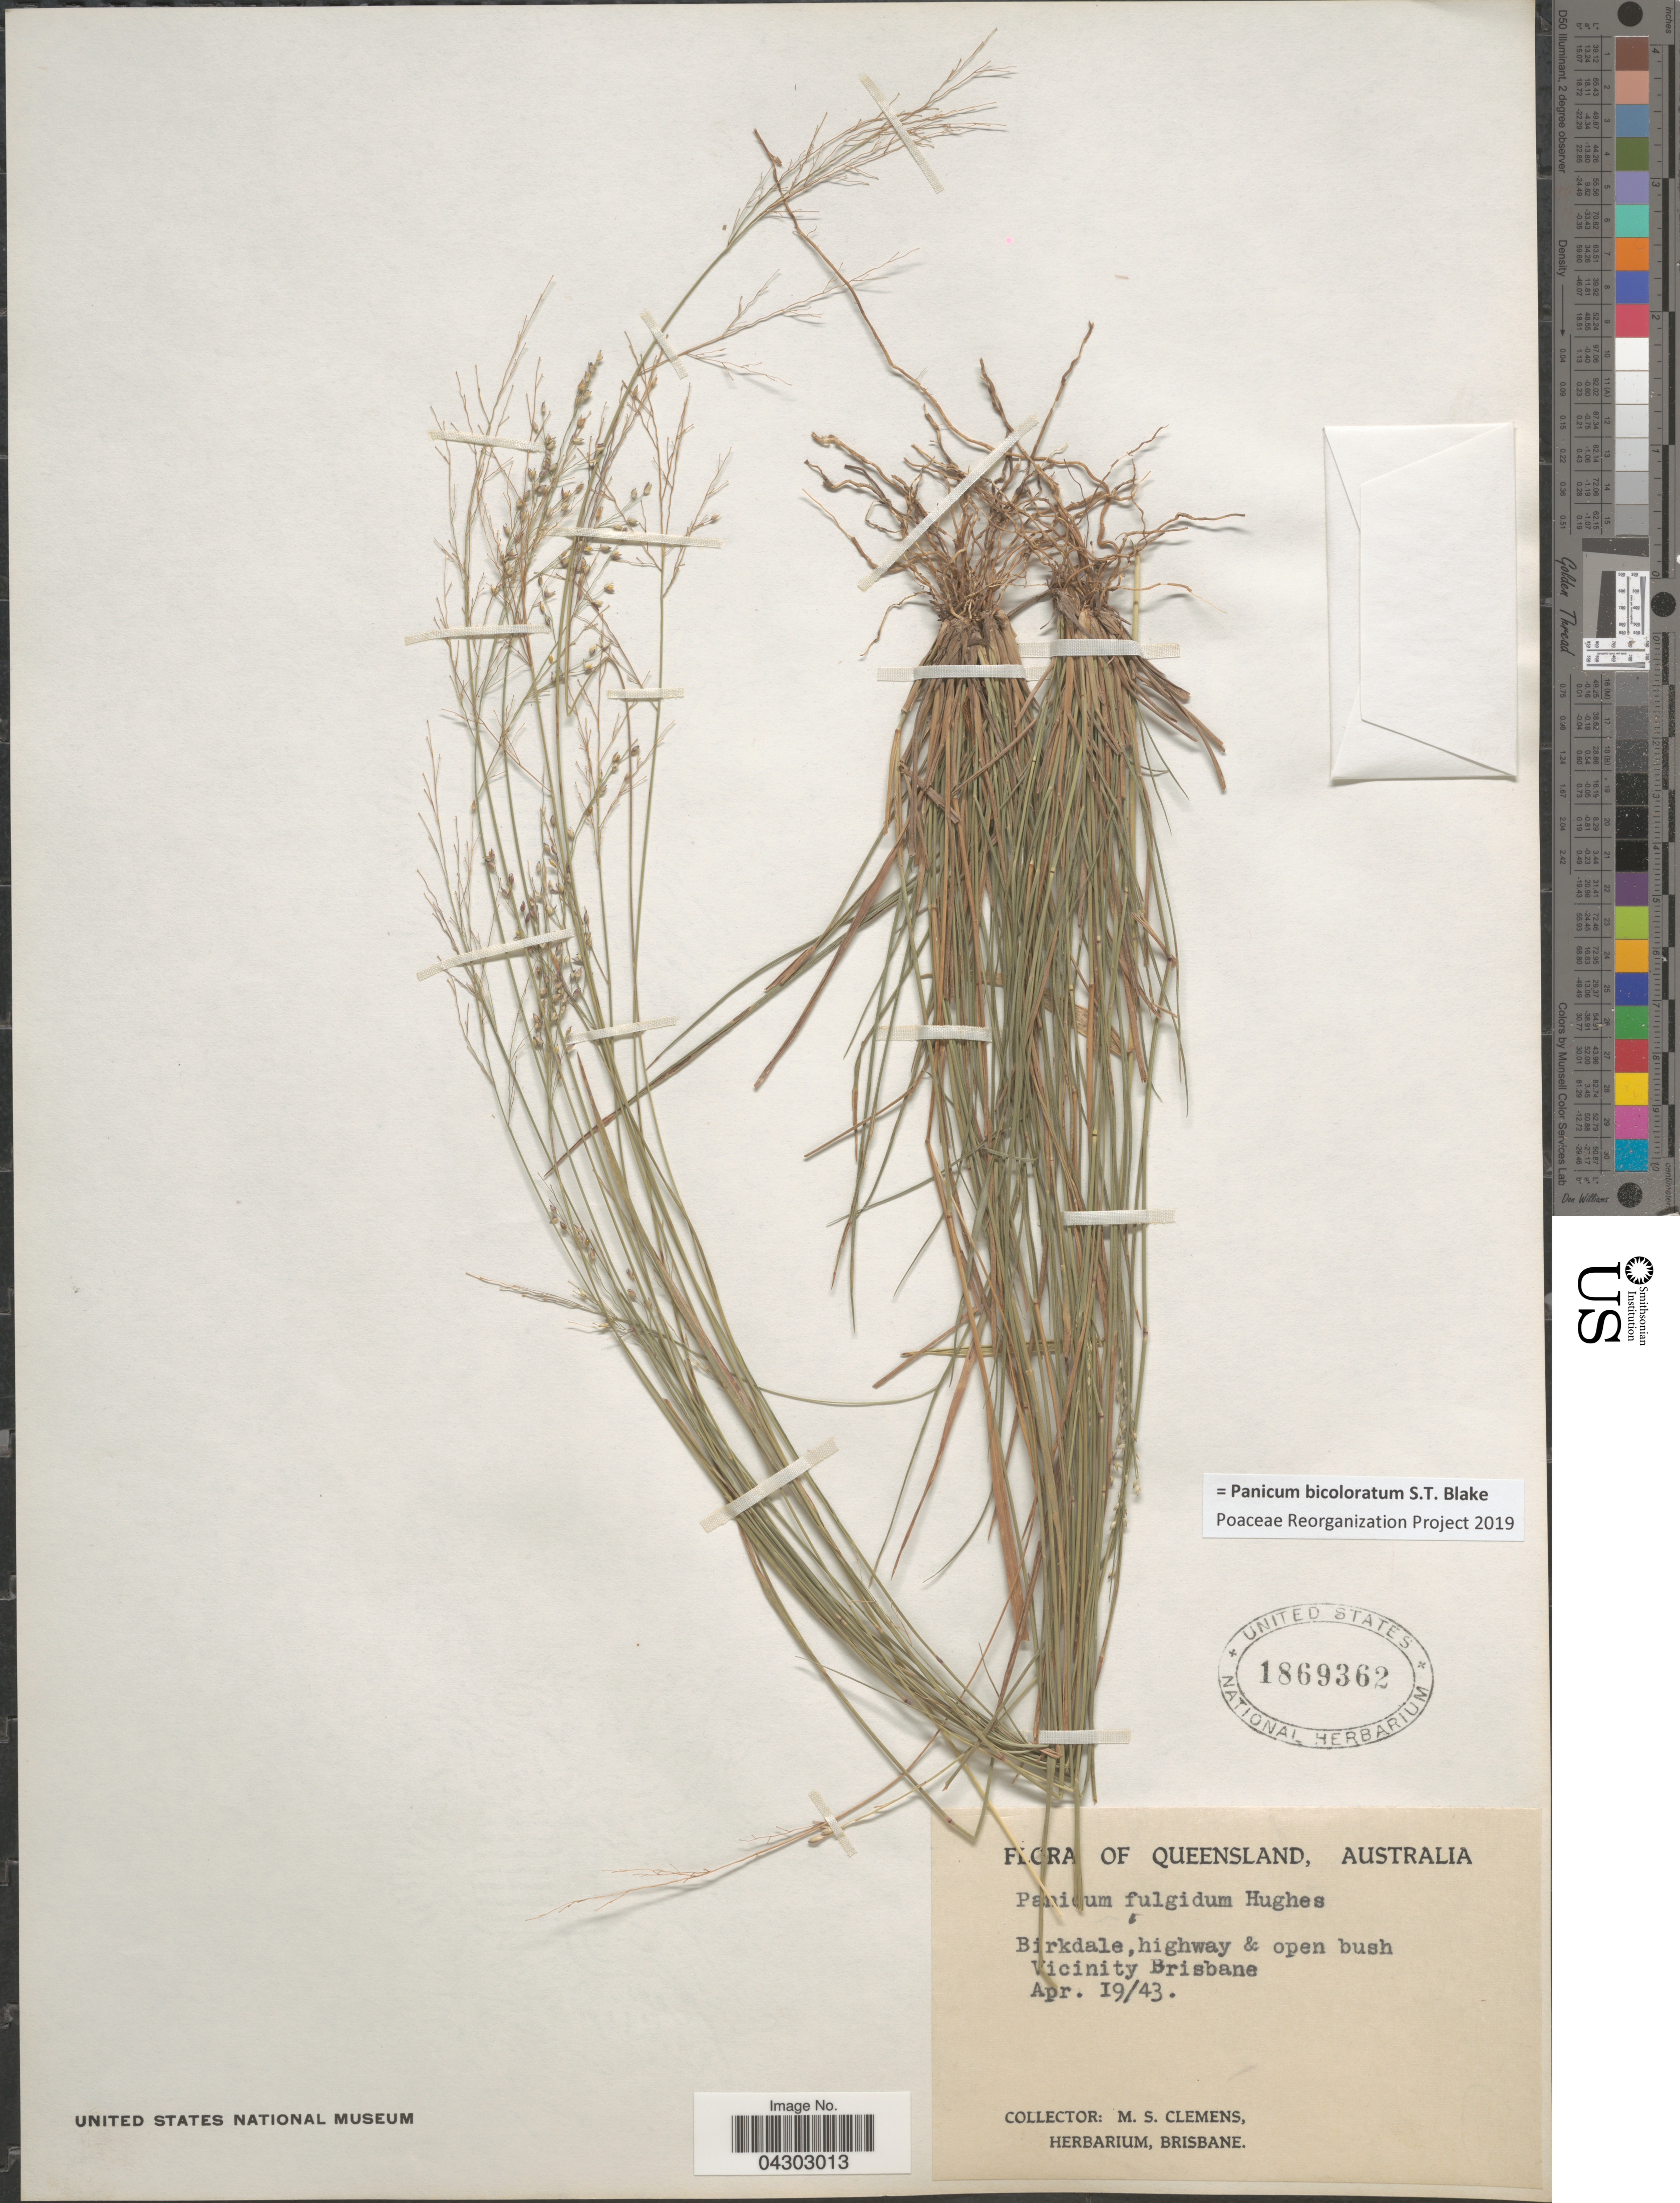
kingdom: Plantae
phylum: Tracheophyta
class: Liliopsida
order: Poales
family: Poaceae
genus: Panicum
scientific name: Panicum bicoloratum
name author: S.T. Blake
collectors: M. S. Clemens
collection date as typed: Transcribed d/m/y: 19/4/43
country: Australia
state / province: Queensland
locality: Birkdale, highway & open bush. Vicinity Brisbane.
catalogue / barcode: US 1869362